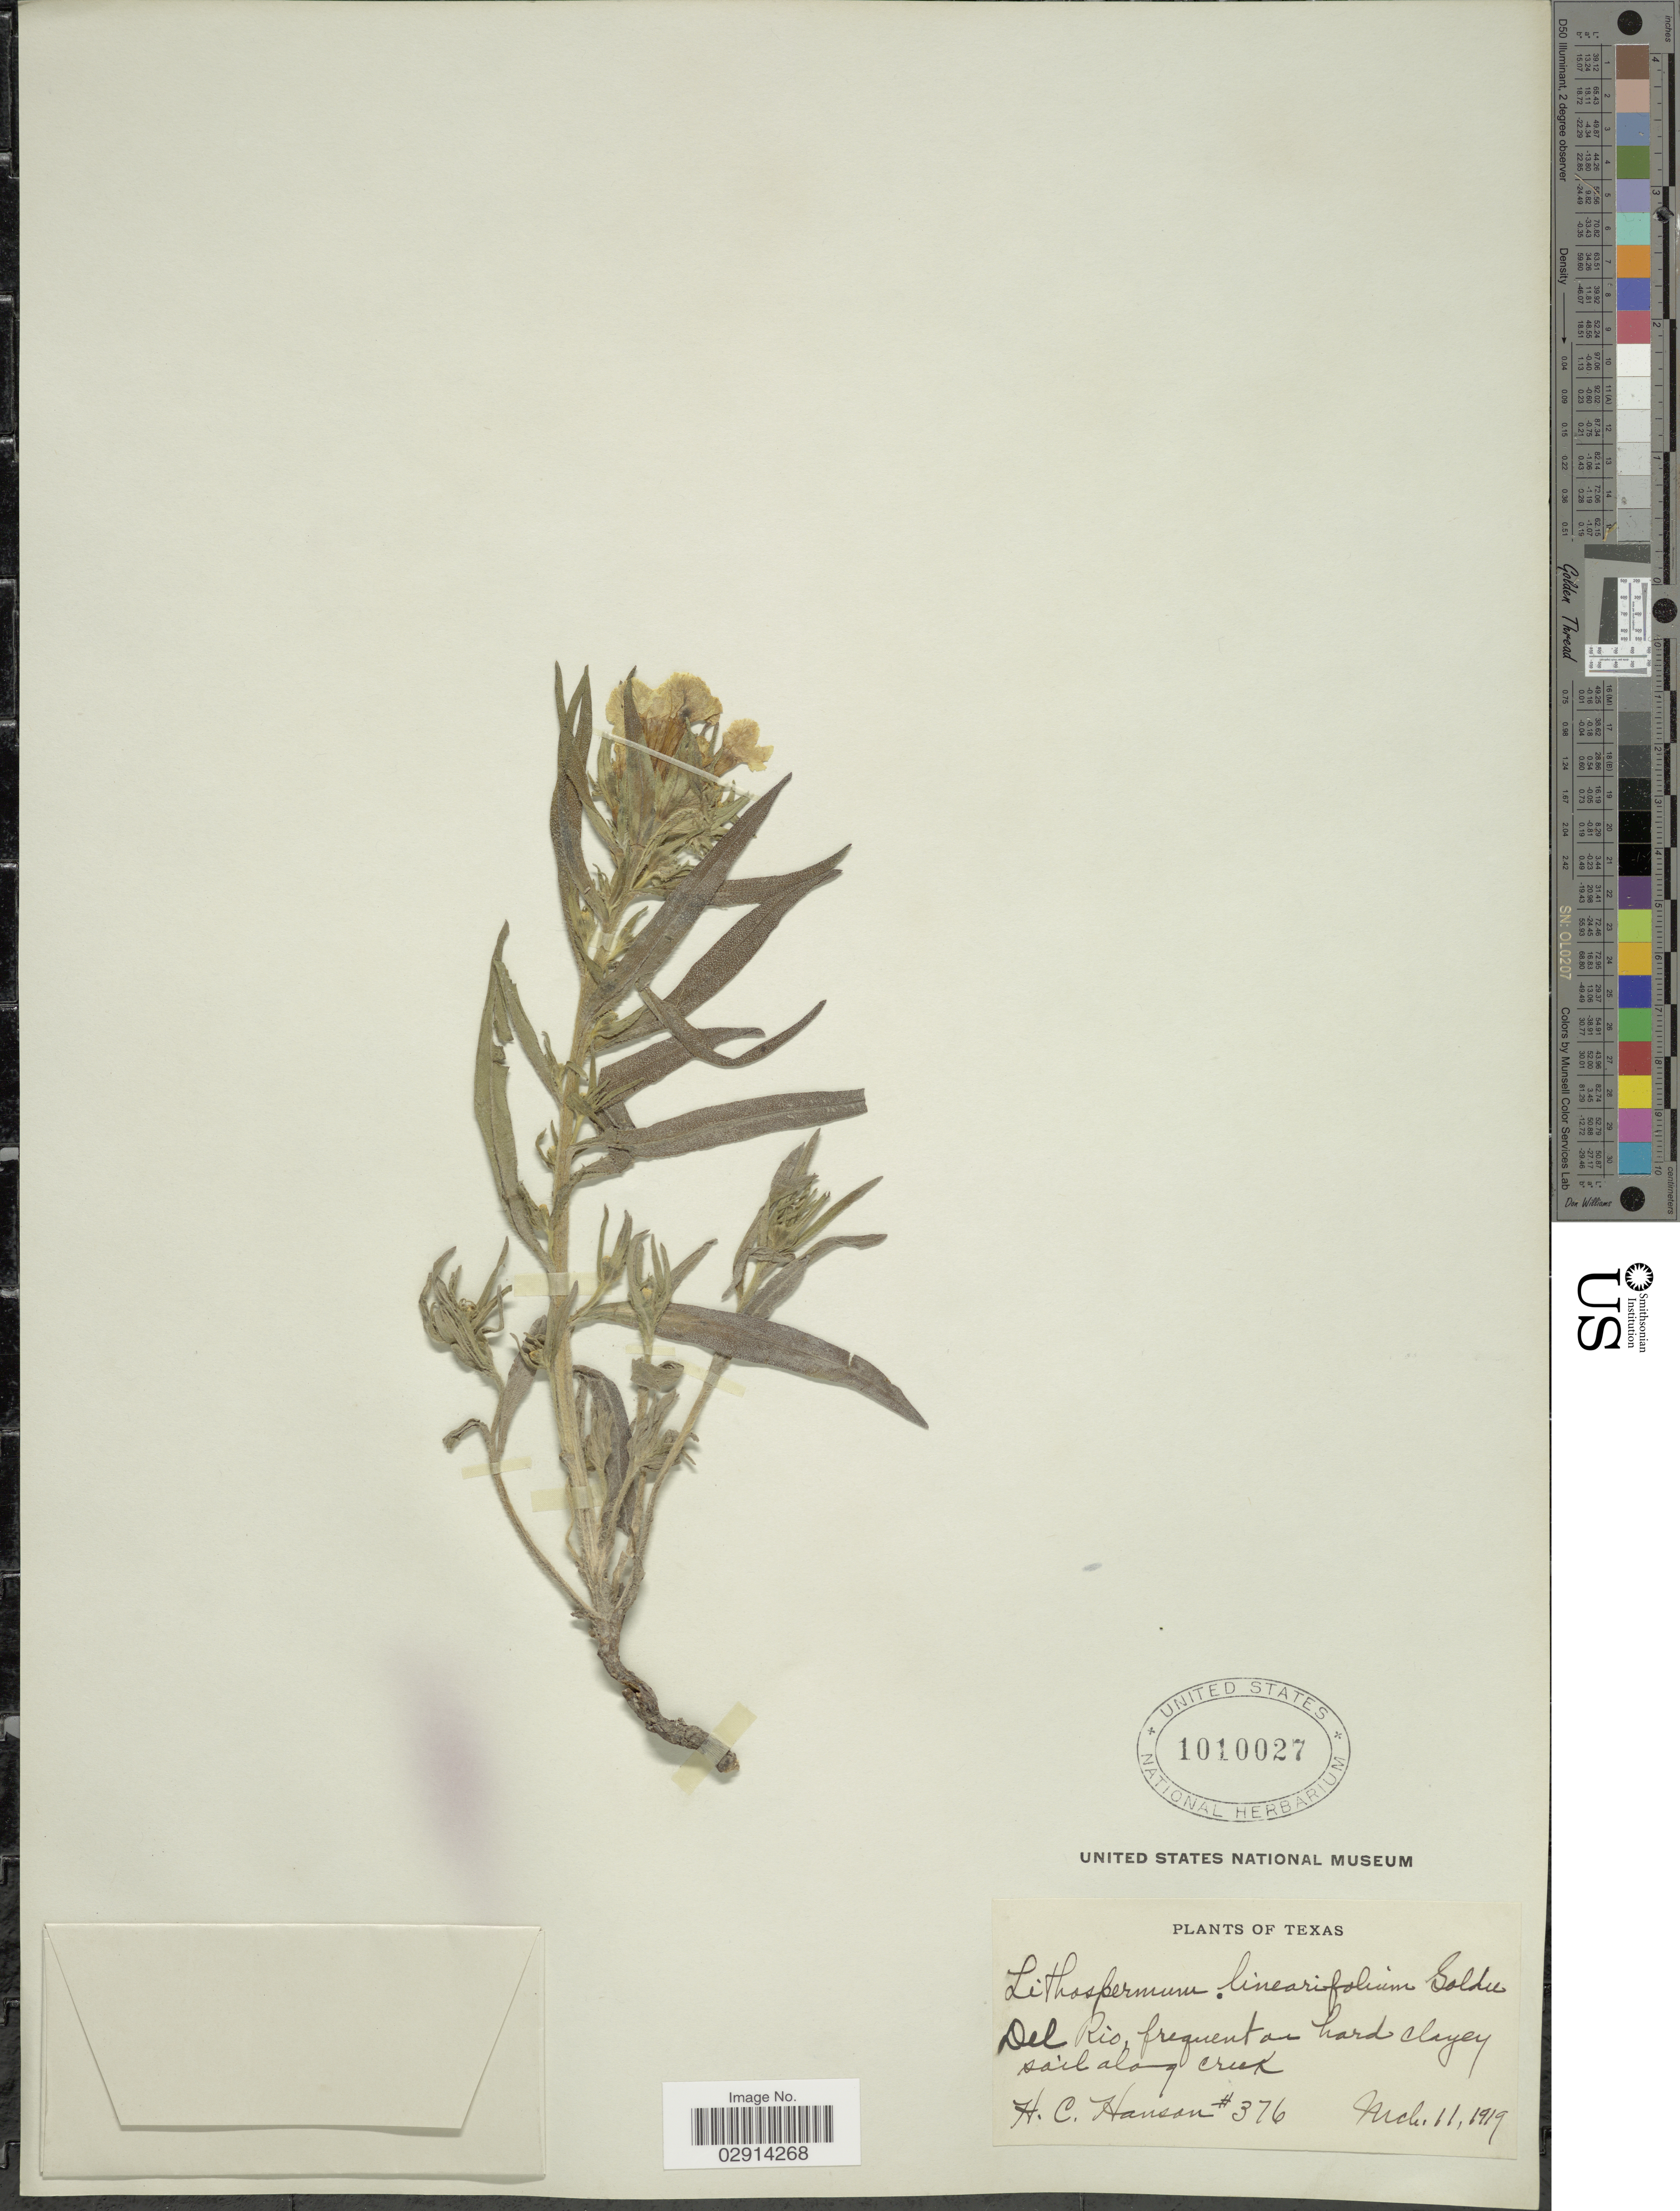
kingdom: Plantae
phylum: Tracheophyta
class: Magnoliopsida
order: Boraginales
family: Boraginaceae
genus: Lithospermum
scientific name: Lithospermum incisum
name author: Lehm.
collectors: H. Hanson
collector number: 376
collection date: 1919-03-11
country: United States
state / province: Texas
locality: Del Rio.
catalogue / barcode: US 1010027